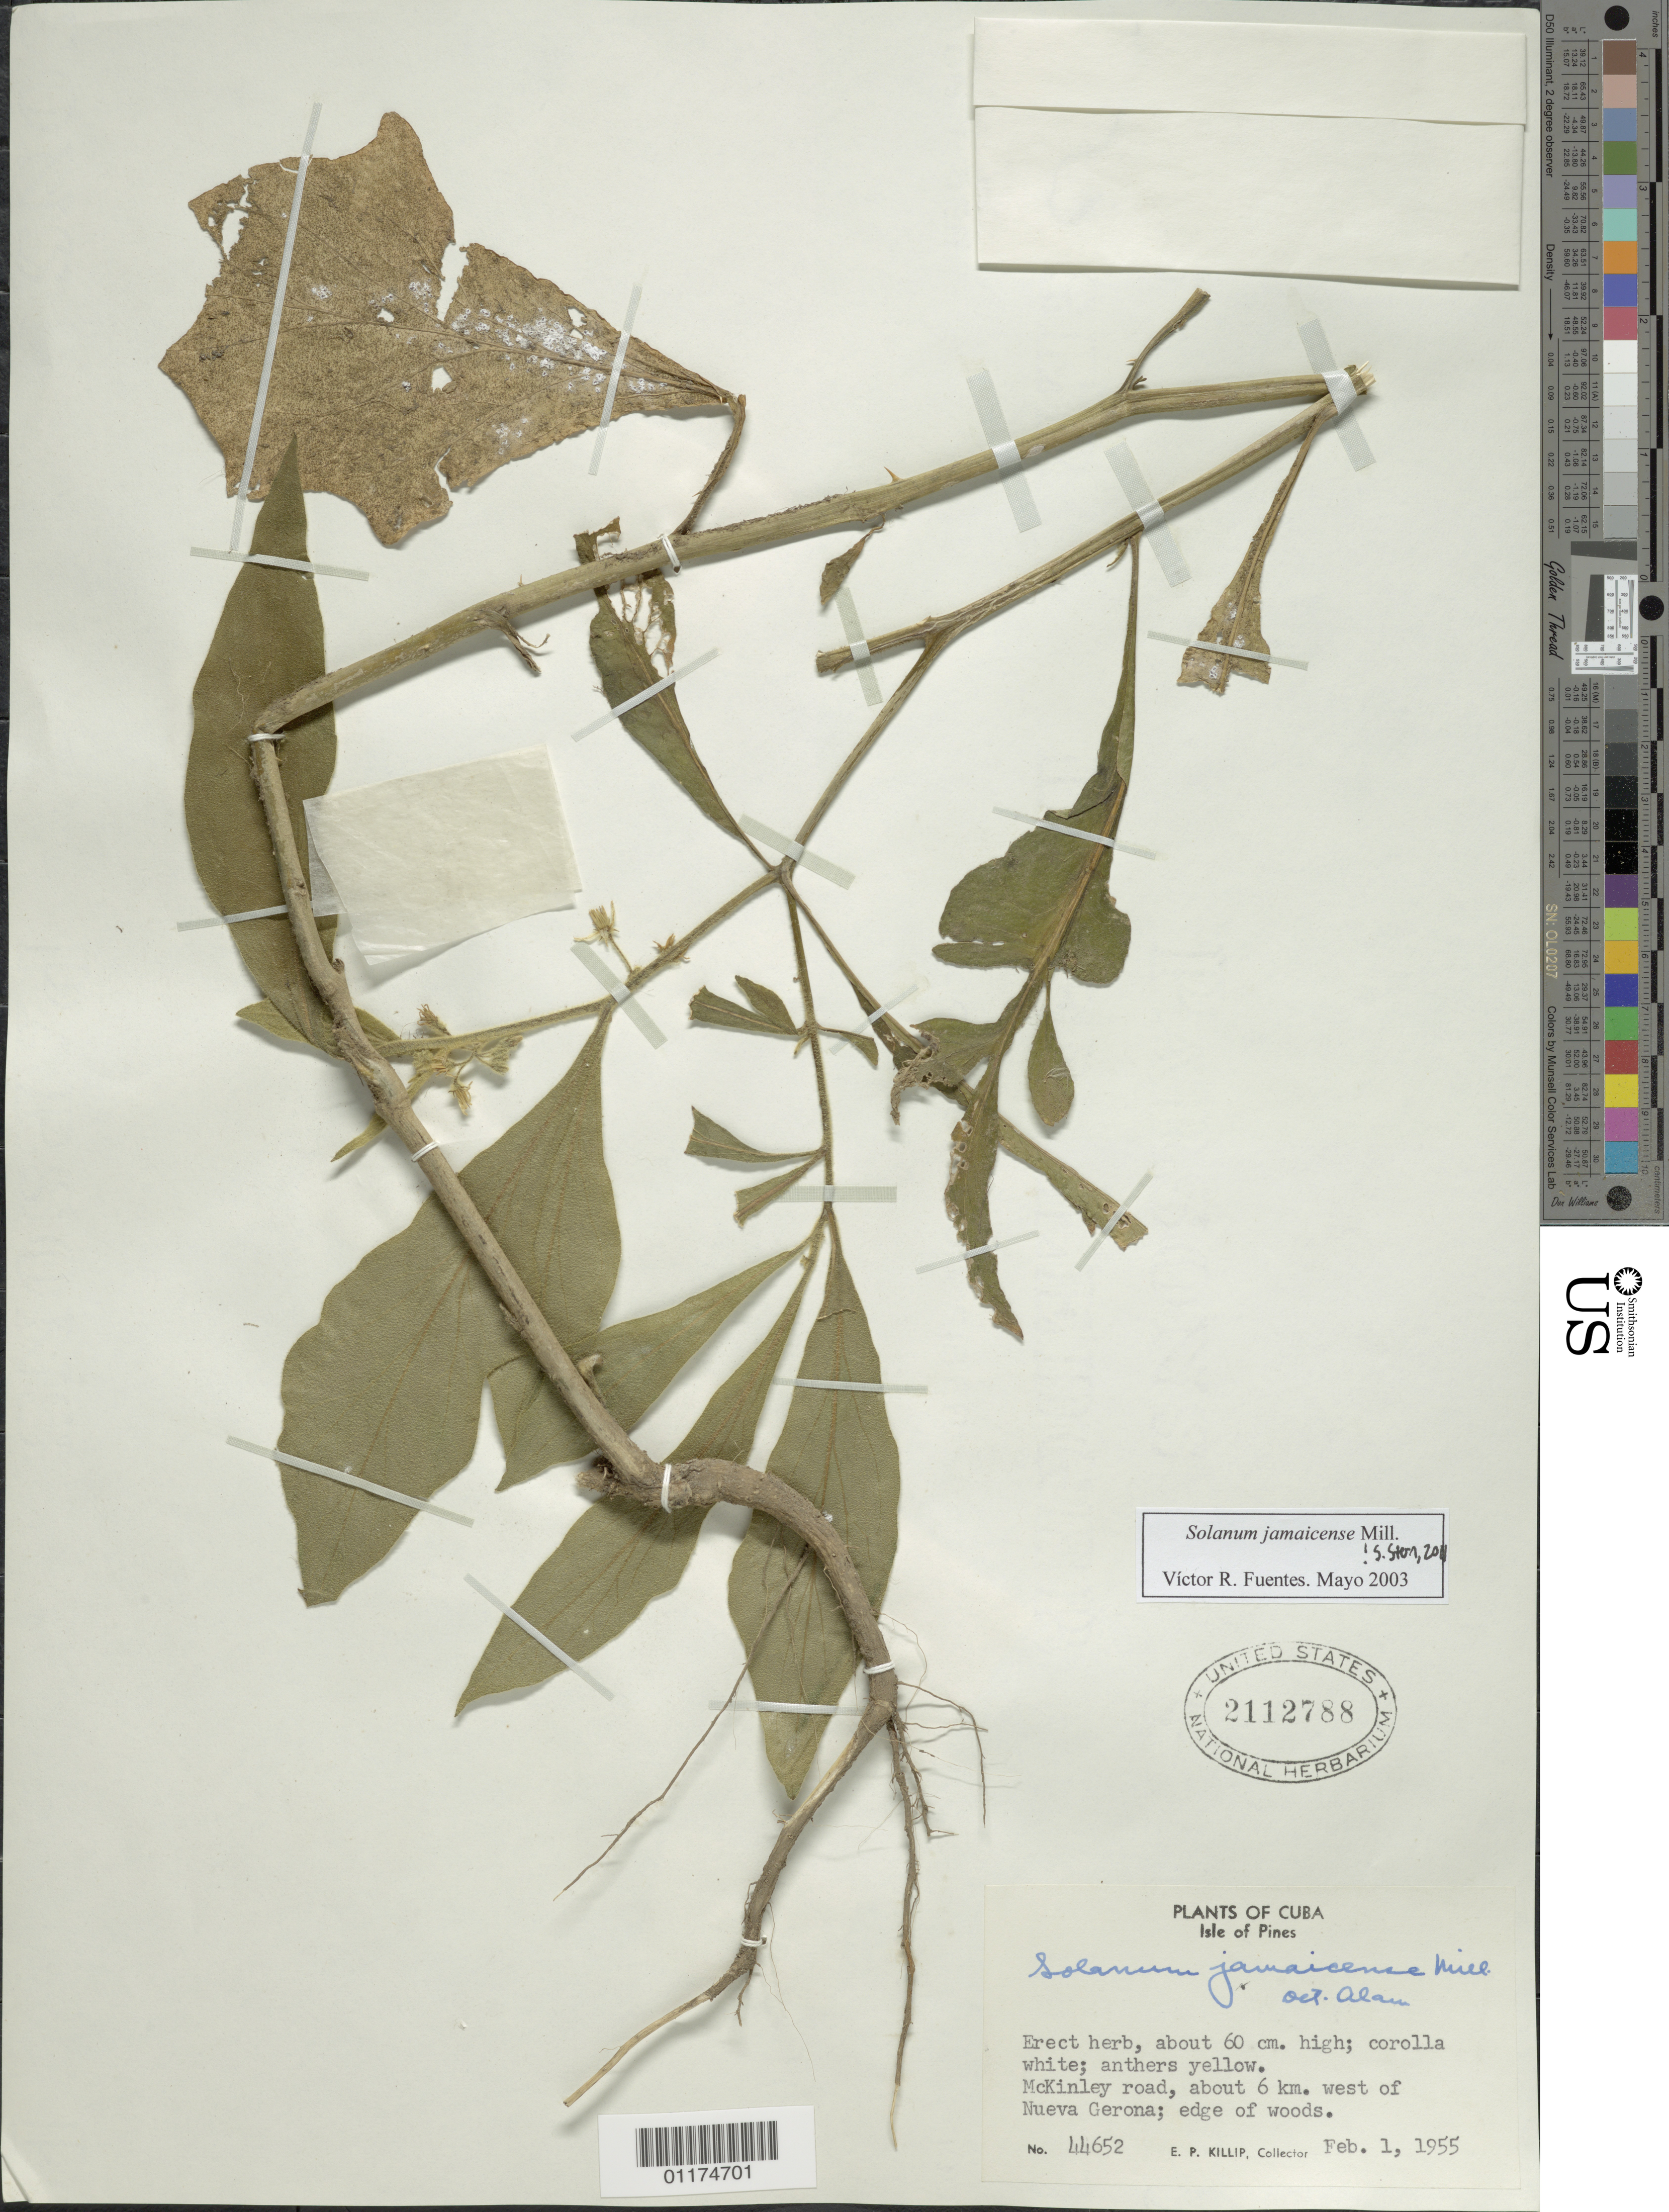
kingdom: Plantae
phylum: Tracheophyta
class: Magnoliopsida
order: Solanales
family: Solanaceae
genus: Solanum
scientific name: Solanum jamaicense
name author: Mill.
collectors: E. P. Killip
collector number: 44652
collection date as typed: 01 Feb 1955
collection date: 1955-02-01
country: Cuba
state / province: Isla de la Juventud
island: Isla de la Juventud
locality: McKinley road, about 6 km. west of Nueva Gerona; edge of woods.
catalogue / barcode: US 2112788